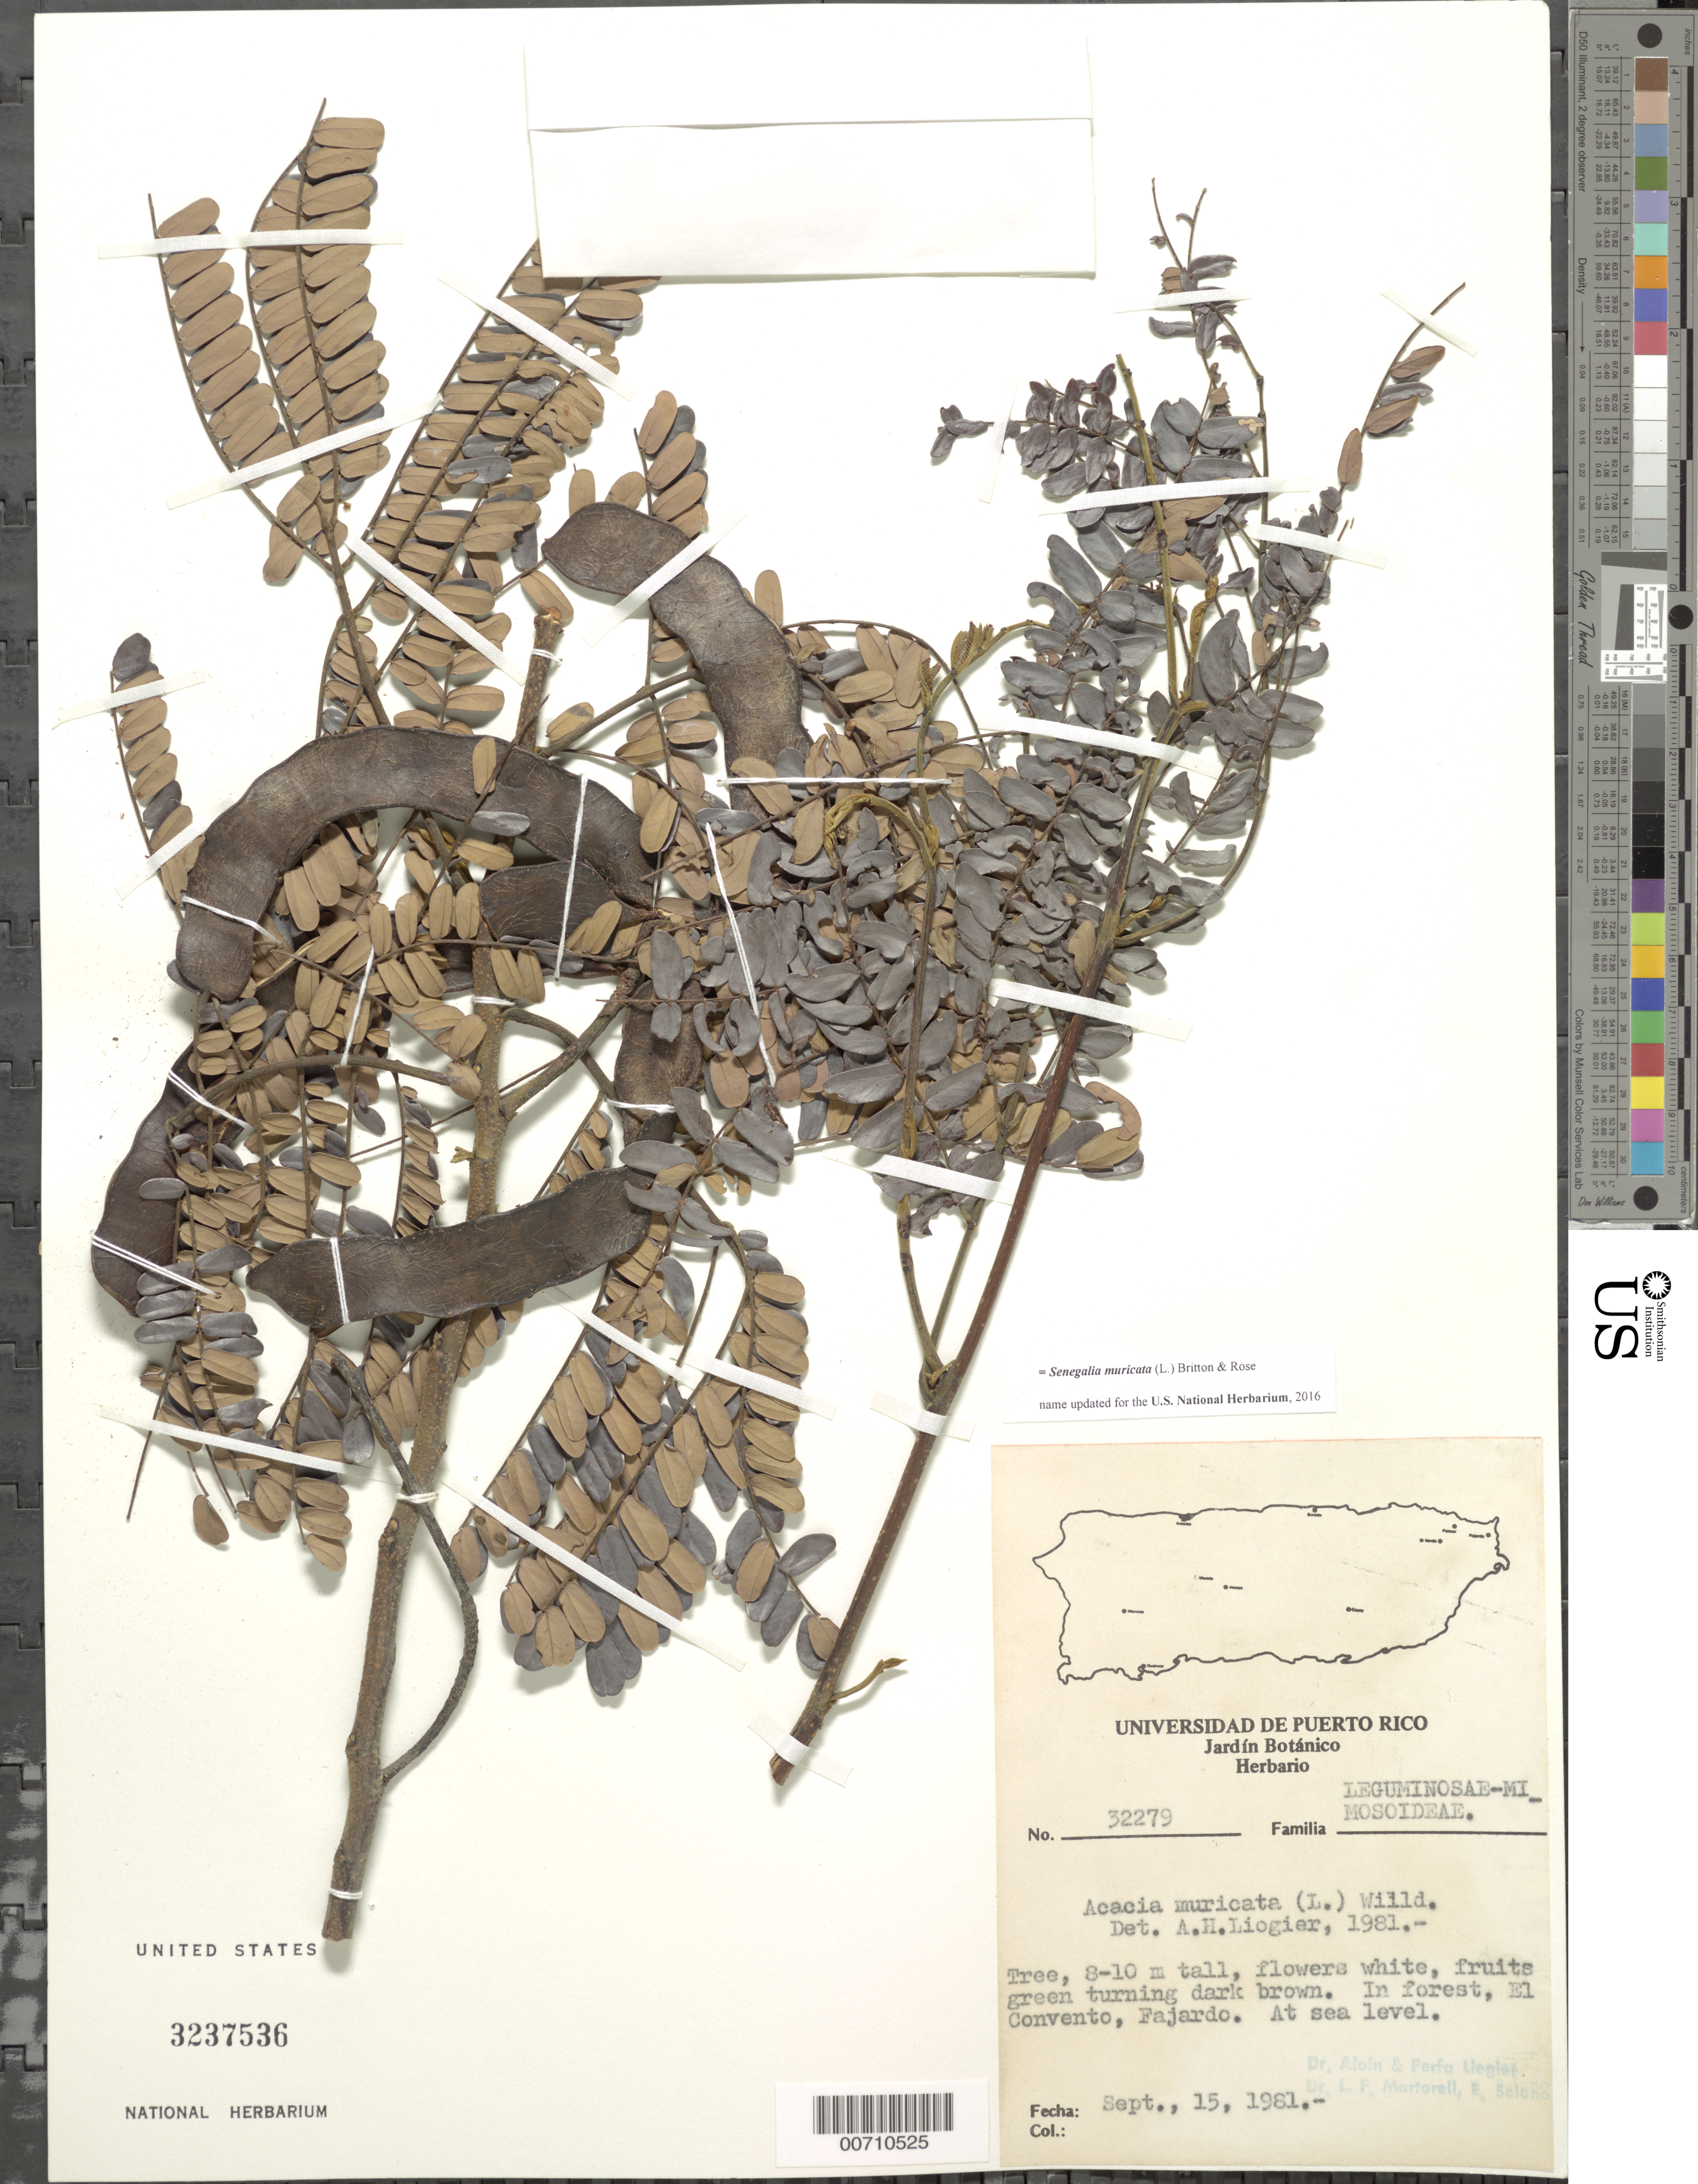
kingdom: Plantae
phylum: Tracheophyta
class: Magnoliopsida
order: Fabales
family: Fabaceae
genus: Parasenegalia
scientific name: Parasenegalia muricata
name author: (L.) Seigler & Ebinger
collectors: A. H. Liogier, M. P. Liogier, L. Martorell & E. Solano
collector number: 32279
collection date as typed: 15 Sep 1981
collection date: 1981-09-15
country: Puerto Rico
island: Greater Antilles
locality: Fajardo, El Convento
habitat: In forest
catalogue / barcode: US 3237536